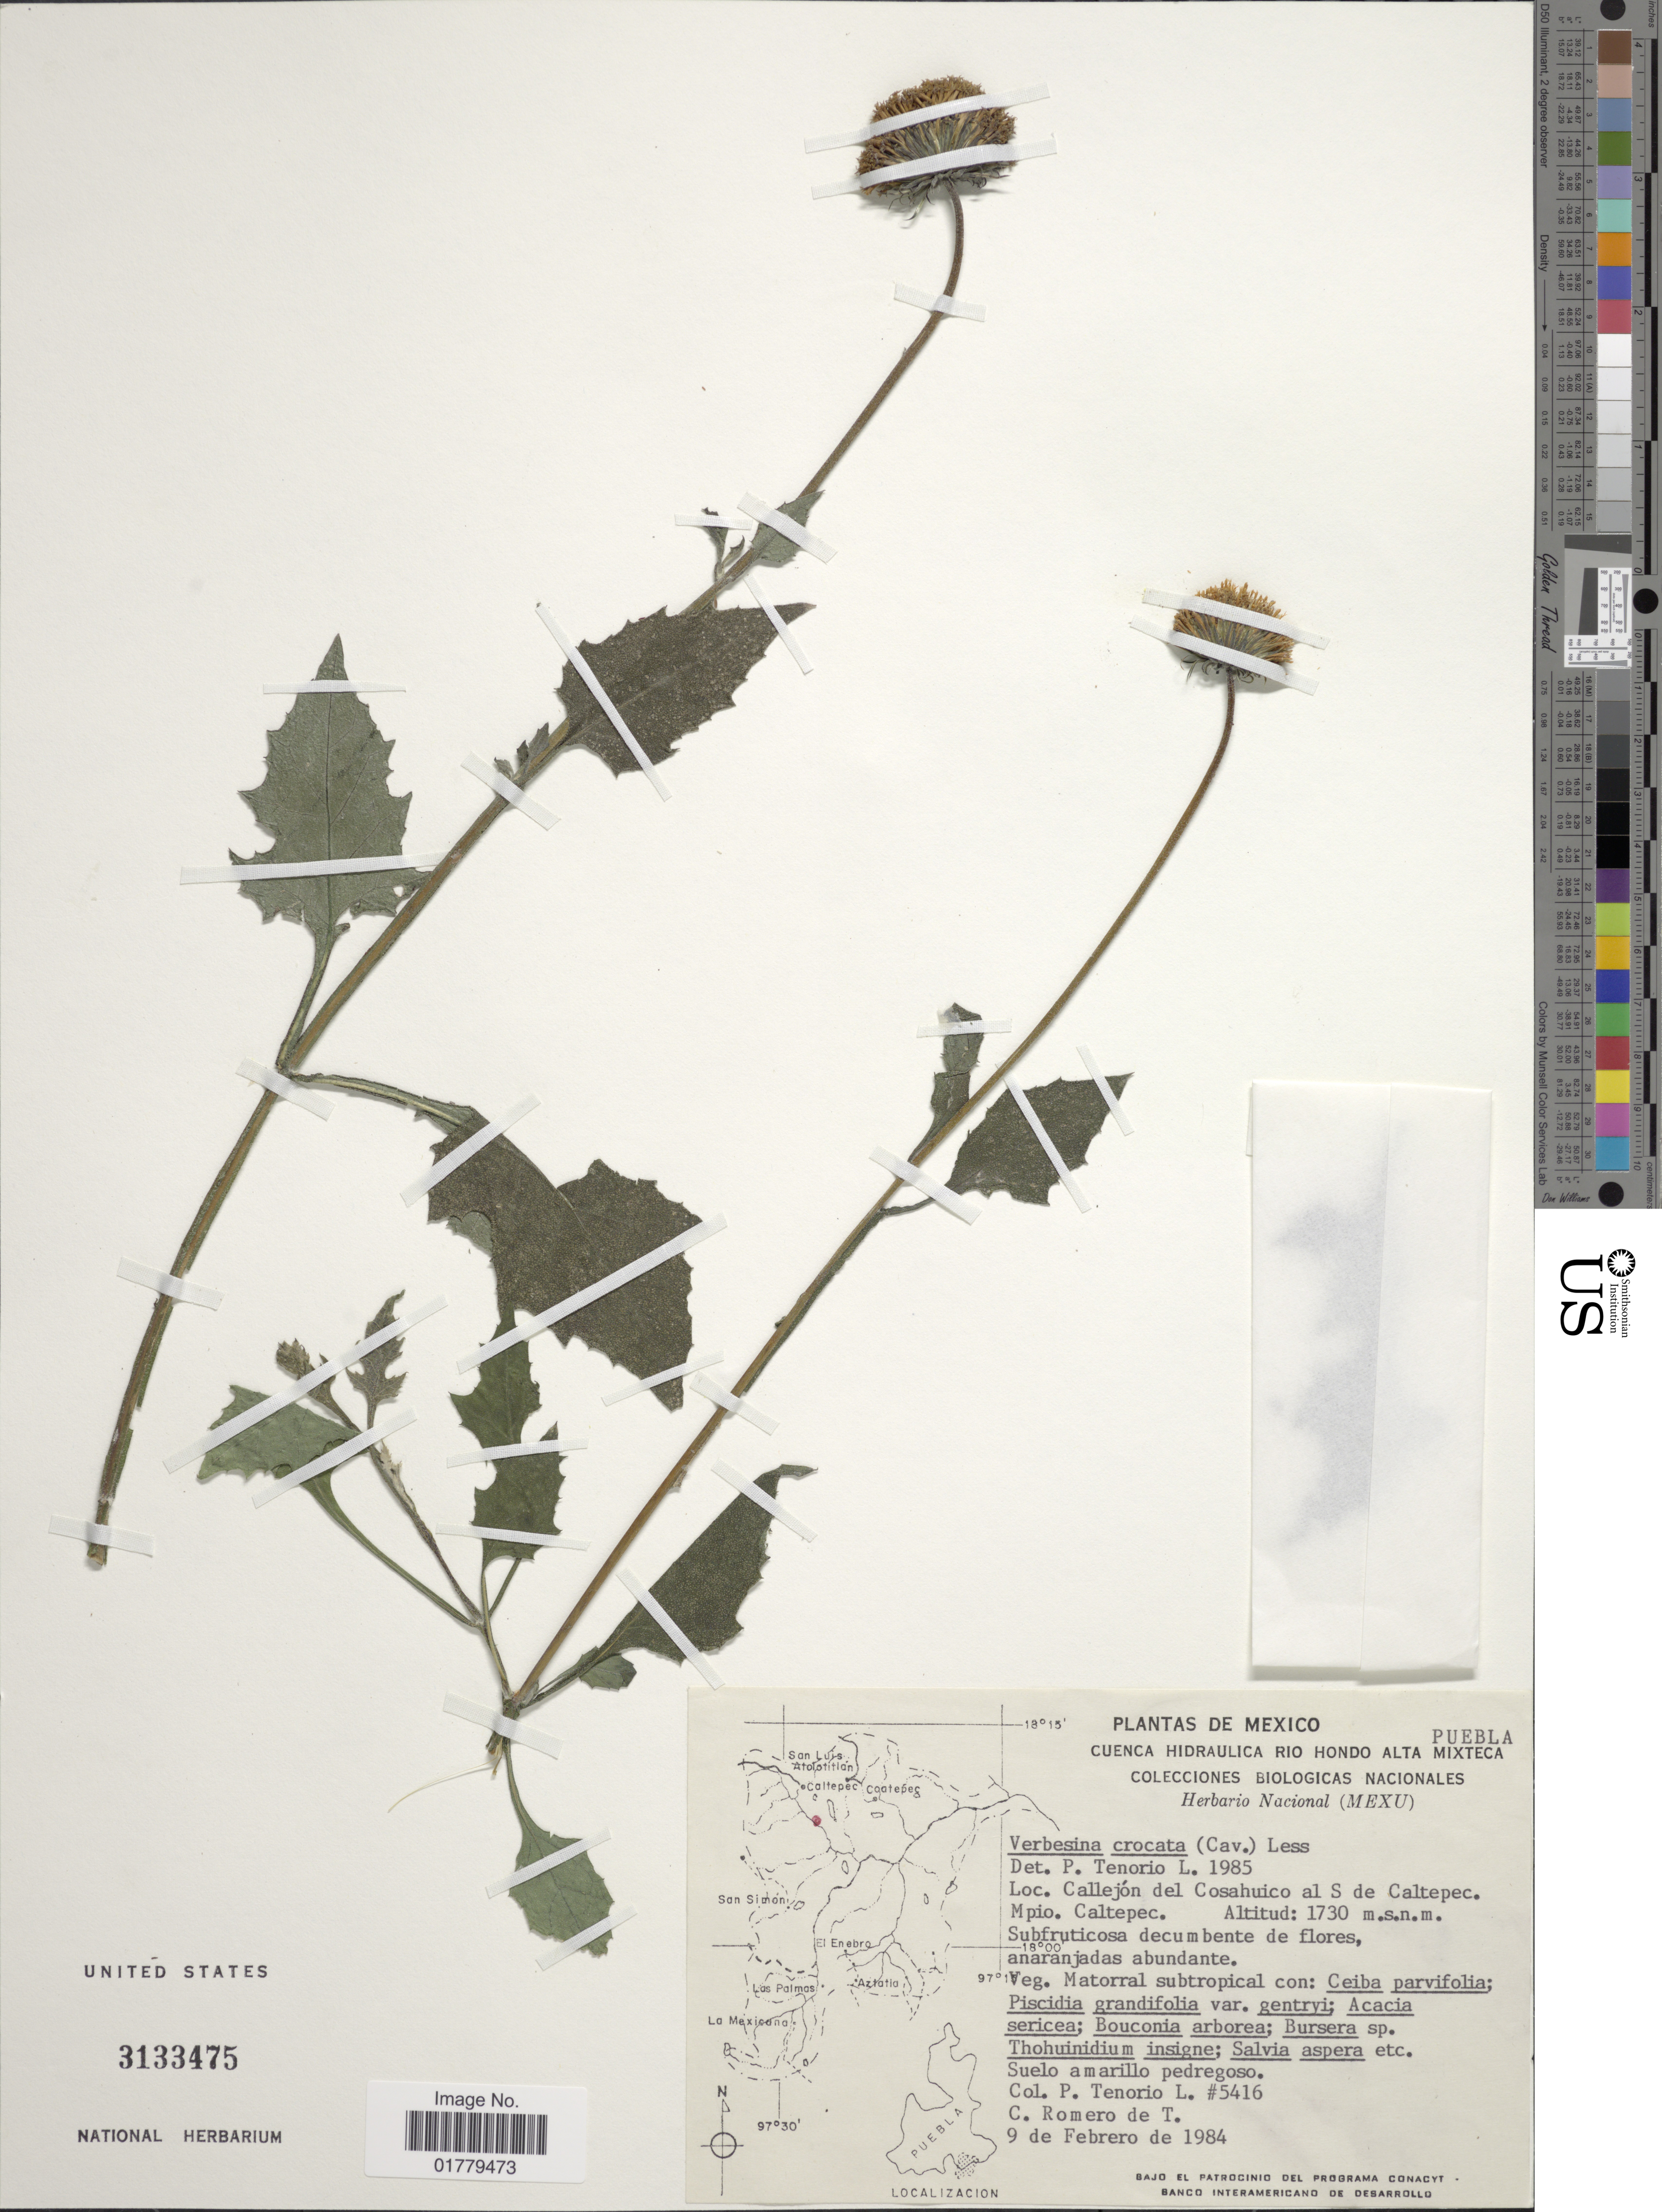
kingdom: Plantae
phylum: Tracheophyta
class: Magnoliopsida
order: Asterales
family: Asteraceae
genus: Verbesina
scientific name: Verbesina crocata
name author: (Cav.) Less.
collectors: P. Tenorio L. & C. Romero de T.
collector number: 5416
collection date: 1984-02-09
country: Mexico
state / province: Puebla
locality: Cuenca Hidraulica Rio Hondo Alta Mixteca. Puebla. Callejón del Cosahuico al S de Caltepec. Mpio. Caltepec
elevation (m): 1730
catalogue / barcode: US 3133475